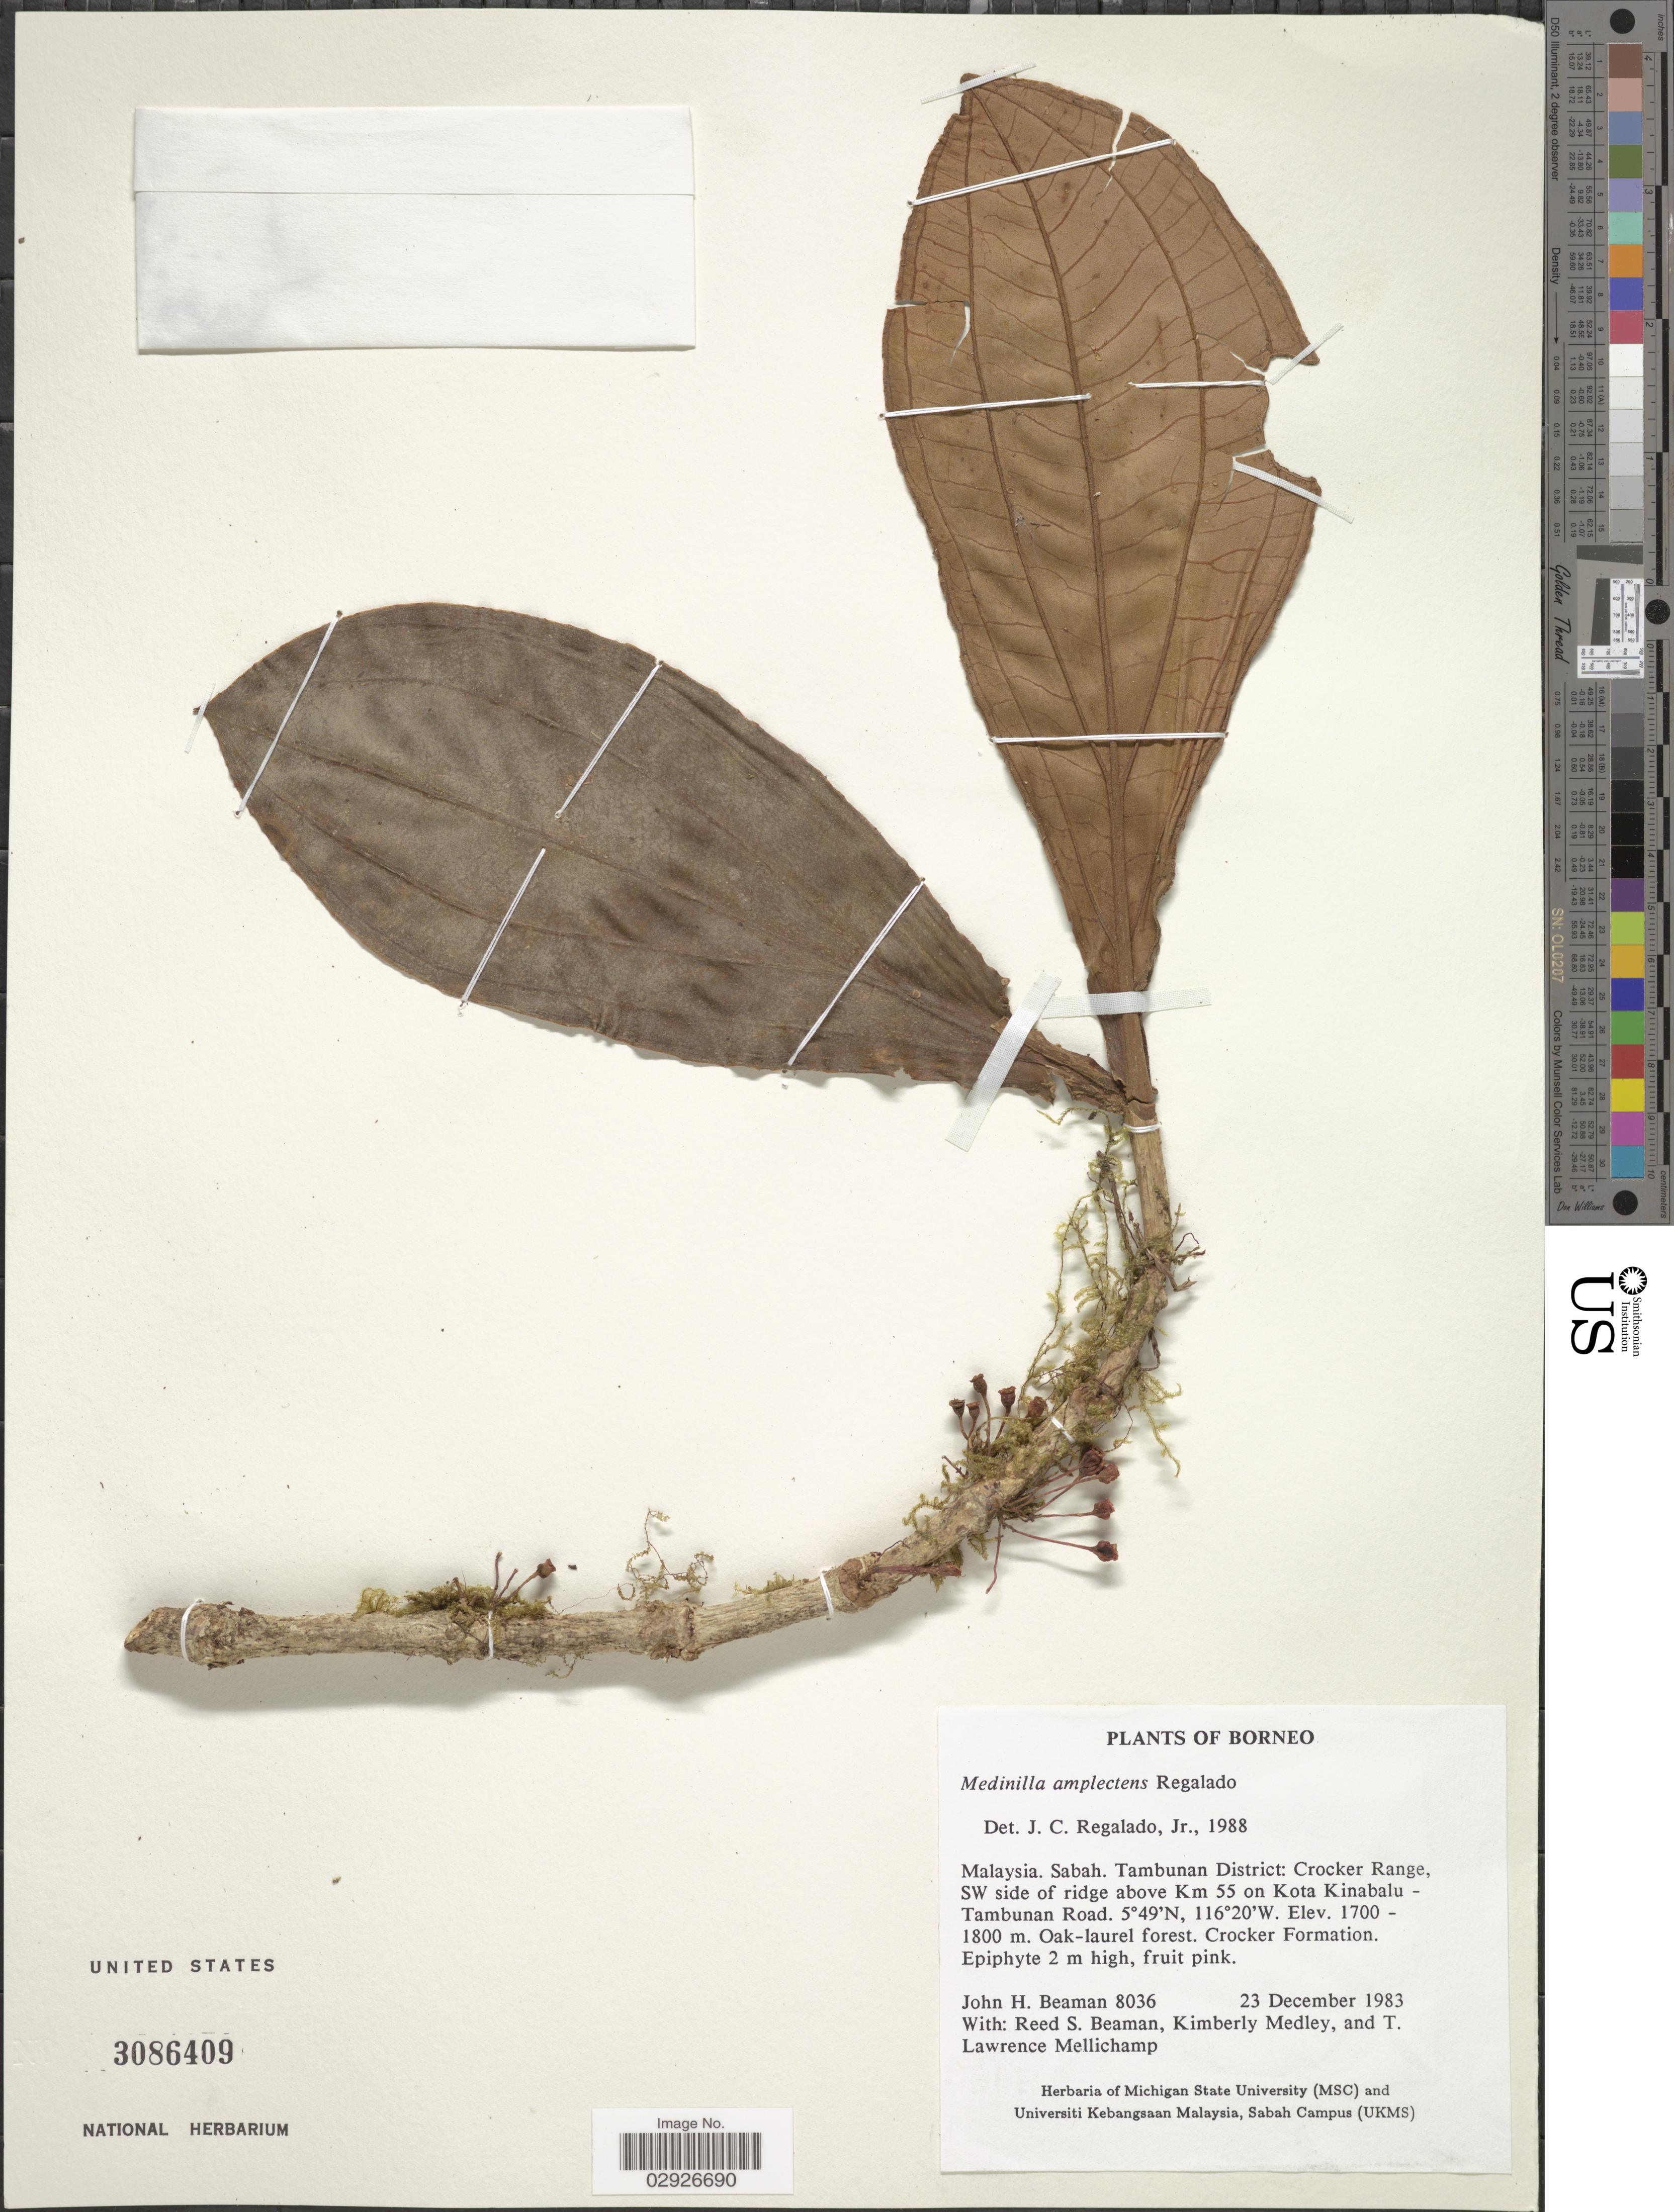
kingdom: Plantae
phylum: Tracheophyta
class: Magnoliopsida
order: Myrtales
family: Melastomataceae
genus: Medinilla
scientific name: Medinilla amplectens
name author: Regalado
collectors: J. H. Beaman, R. S. Beaman, K. Medley & T. L. Mellichamp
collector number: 8036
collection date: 1983-12-23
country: Malaysia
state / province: Sabah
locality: Borneo. Sabah. Tambunan District: Crocker Range, SW side of ridge above Km 55 on Kota Kinabalu Tambunan Road.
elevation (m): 1700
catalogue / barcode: US 3086409